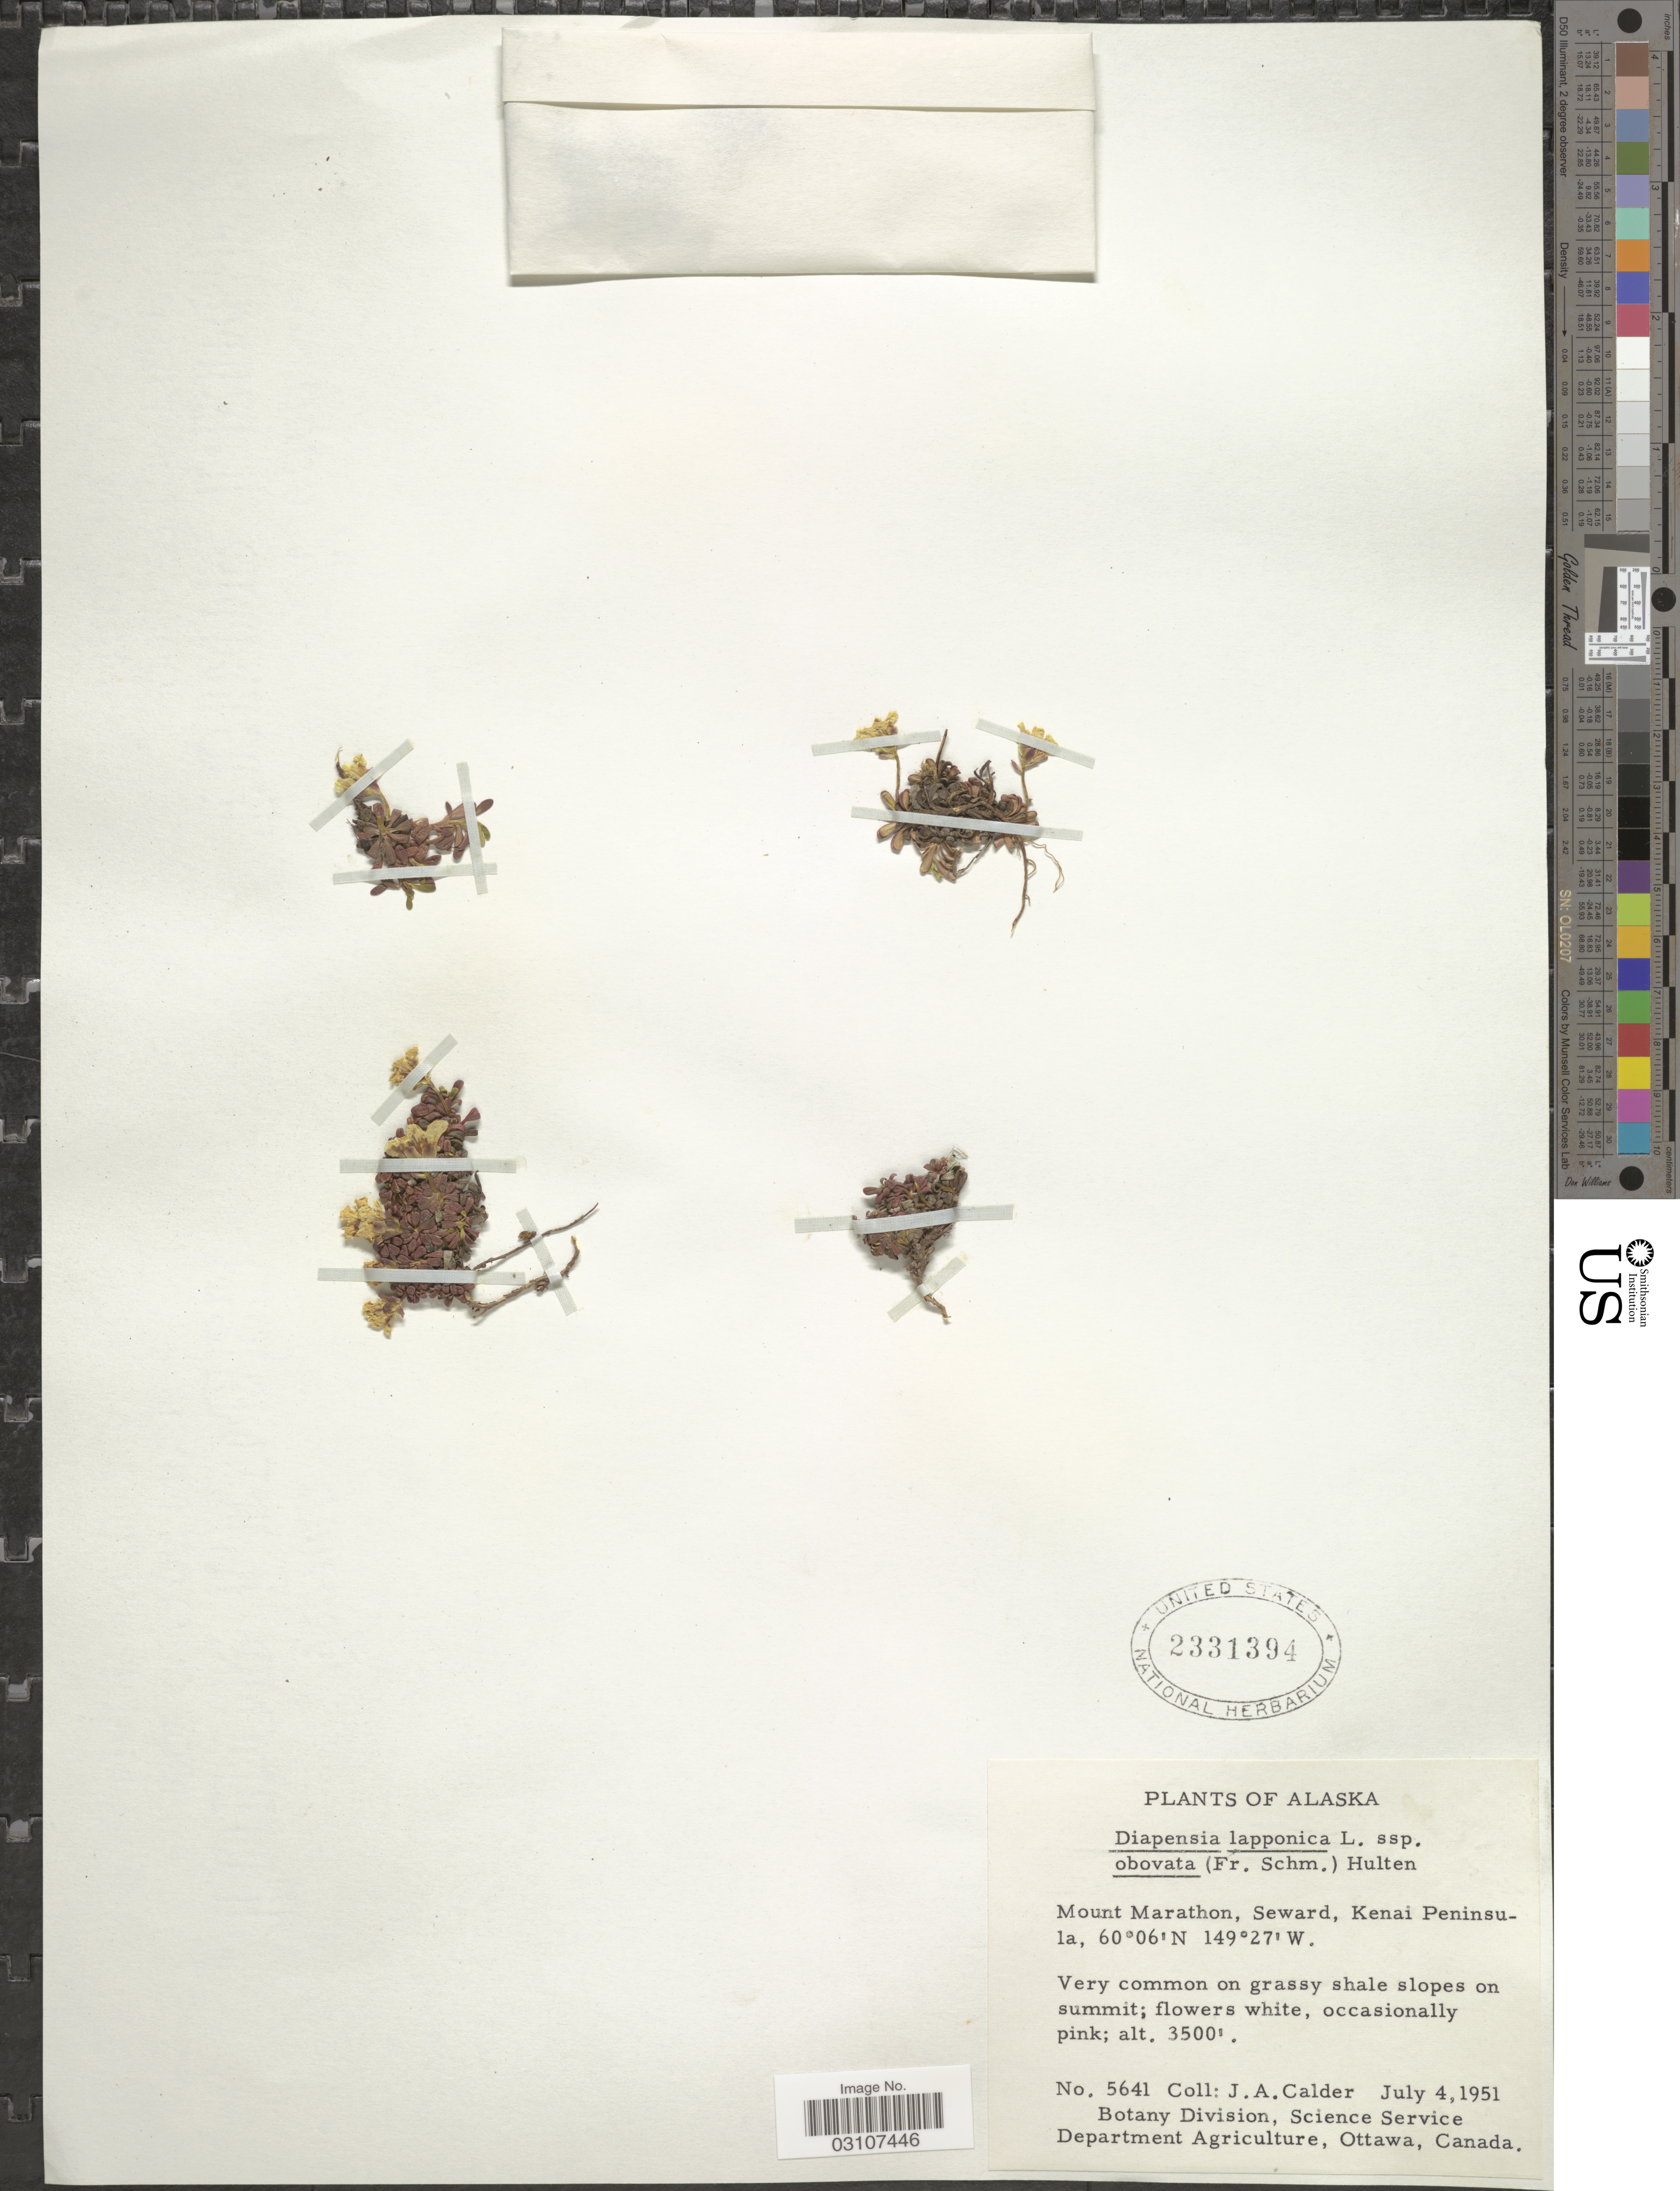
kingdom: Plantae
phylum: Tracheophyta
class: Magnoliopsida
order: Ericales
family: Diapensiaceae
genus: Diapensia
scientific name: Diapensia lapponica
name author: L.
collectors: J. A. Calder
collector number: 5641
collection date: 1951-07-04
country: United States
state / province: Alaska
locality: Mount Marathon, Seward, Kenai Peninsula.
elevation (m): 1067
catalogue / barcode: US 2331394